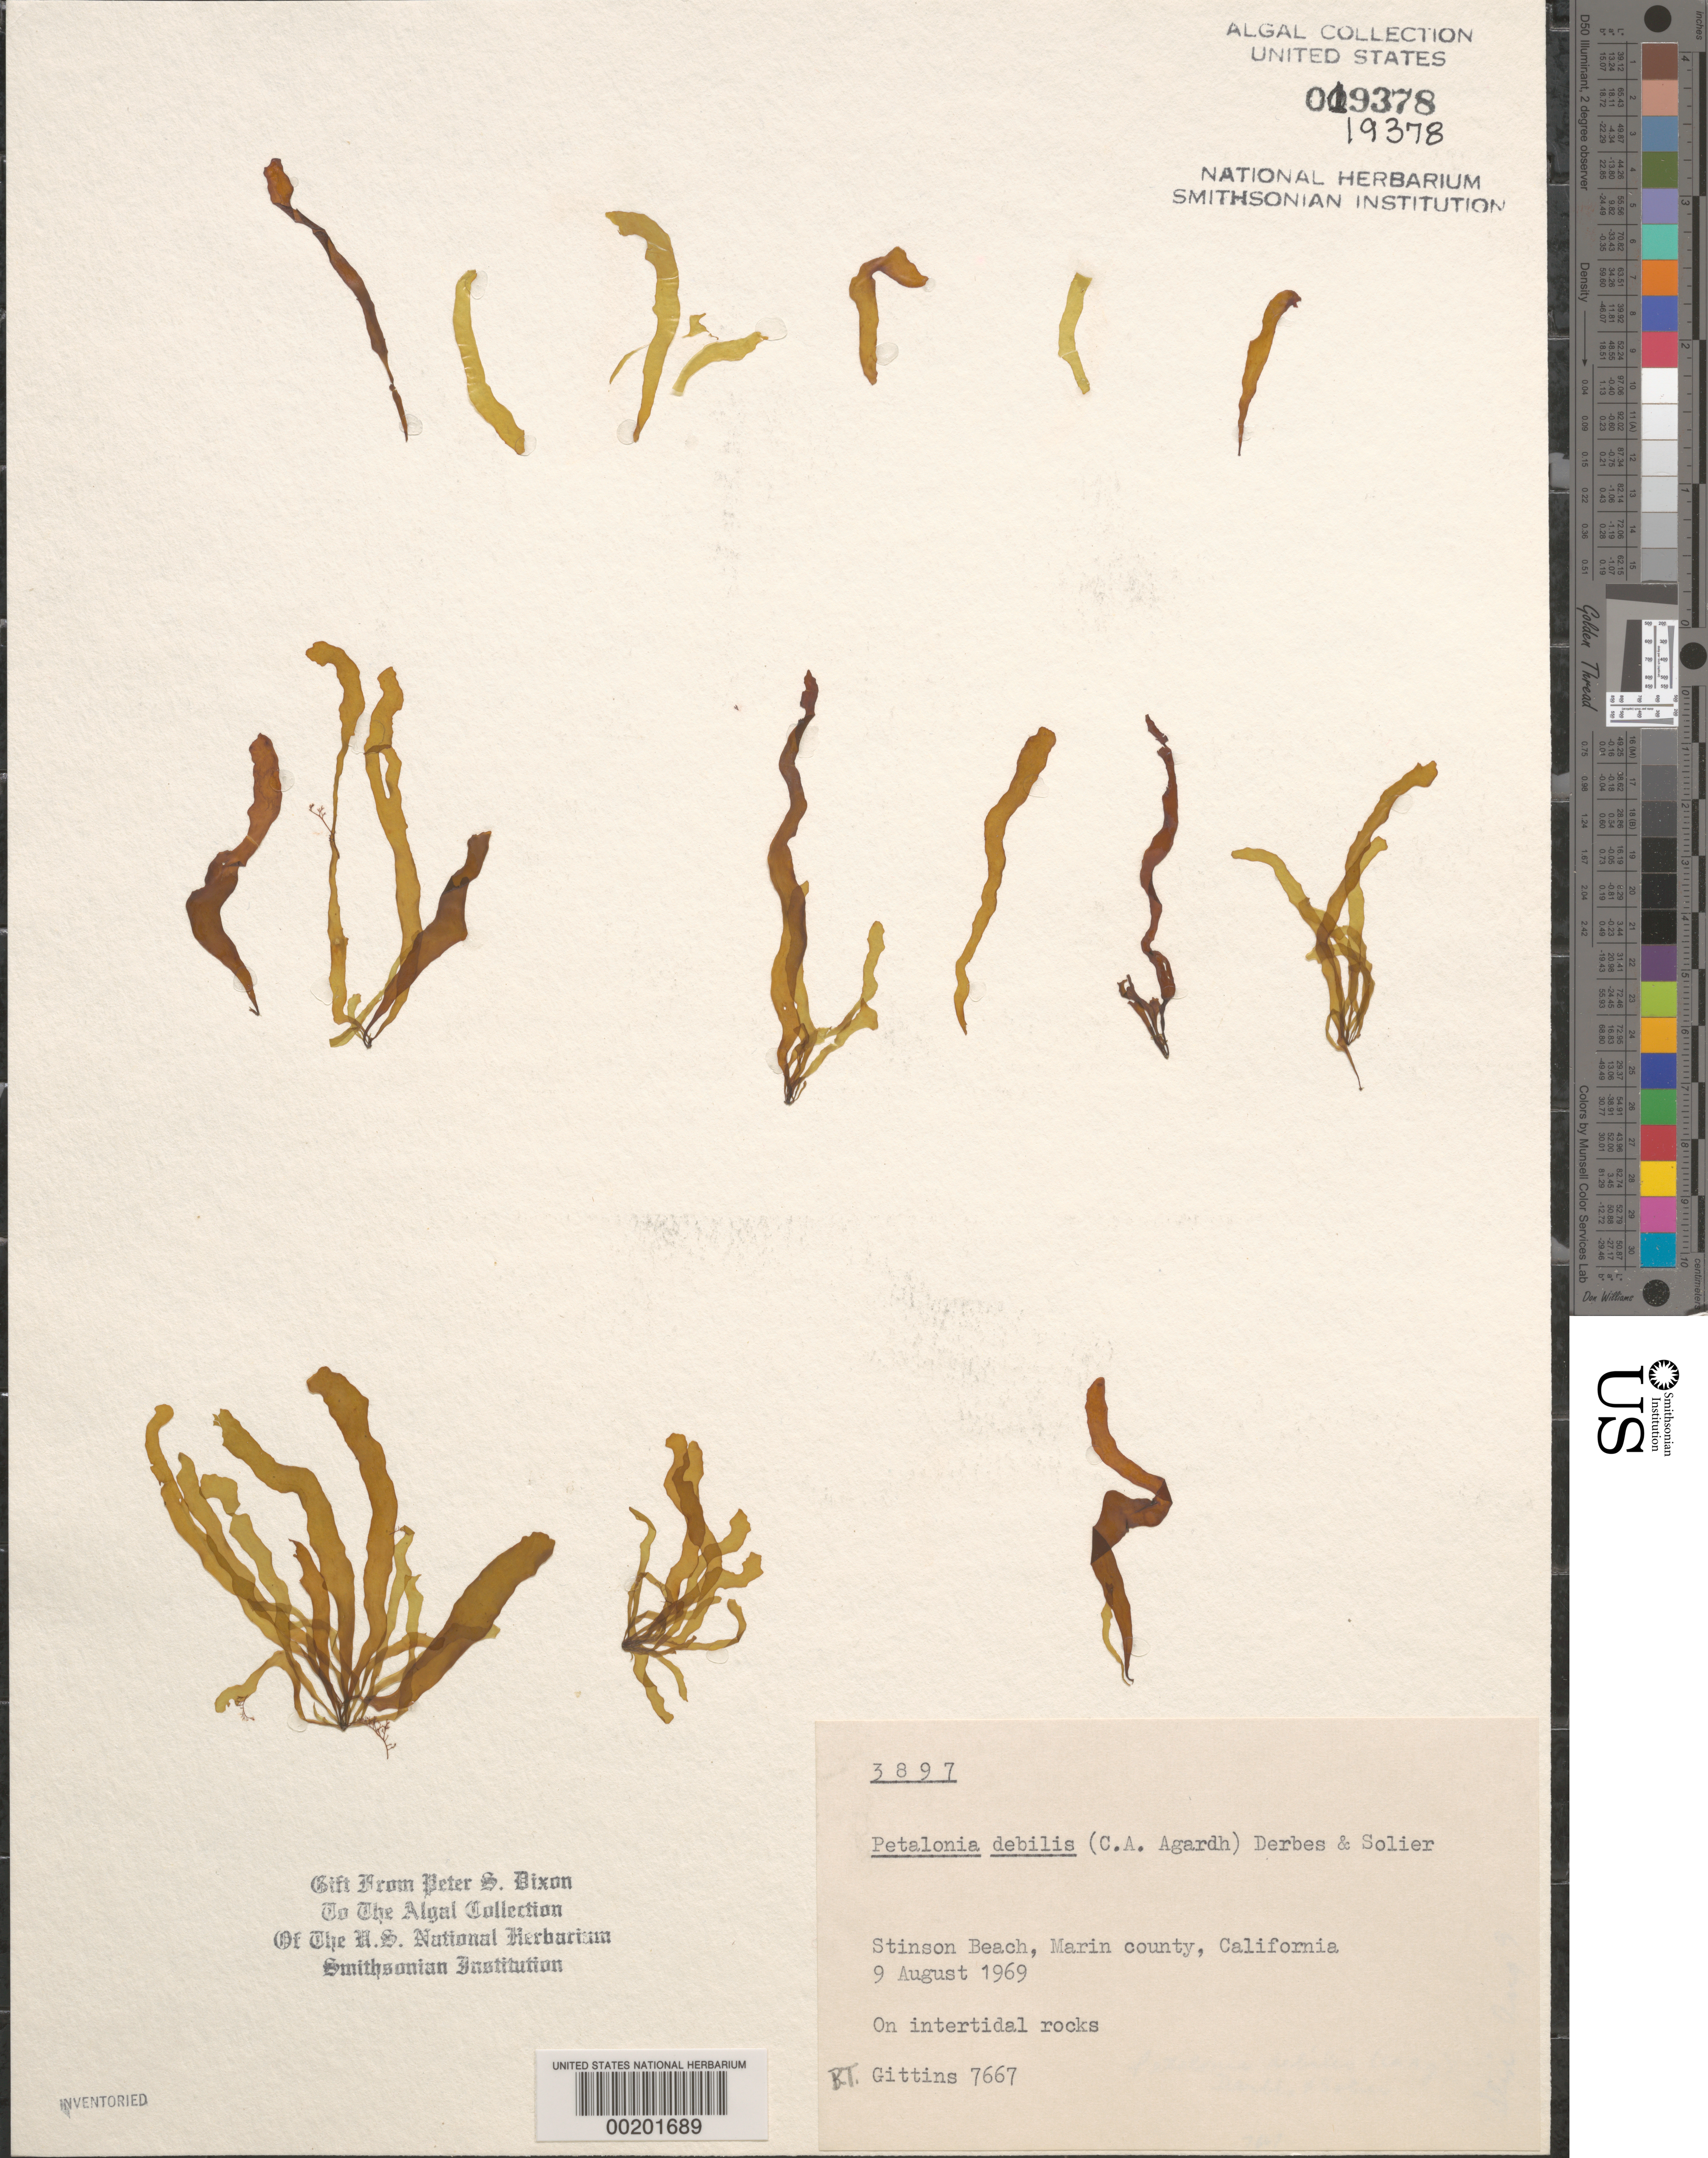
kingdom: Chromista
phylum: Ochrophyta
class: Phaeophyceae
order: Scytosiphonales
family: Scytosiphonaceae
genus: Petalonia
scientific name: Petalonia fascia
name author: (O.F. Müller) Kuntze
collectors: B. Gittins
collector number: BTG 7667 & PSD 3897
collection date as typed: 09 Aug 1969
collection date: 1969-08-09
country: United States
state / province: California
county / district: Marin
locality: Stinson Beach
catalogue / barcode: US 19378